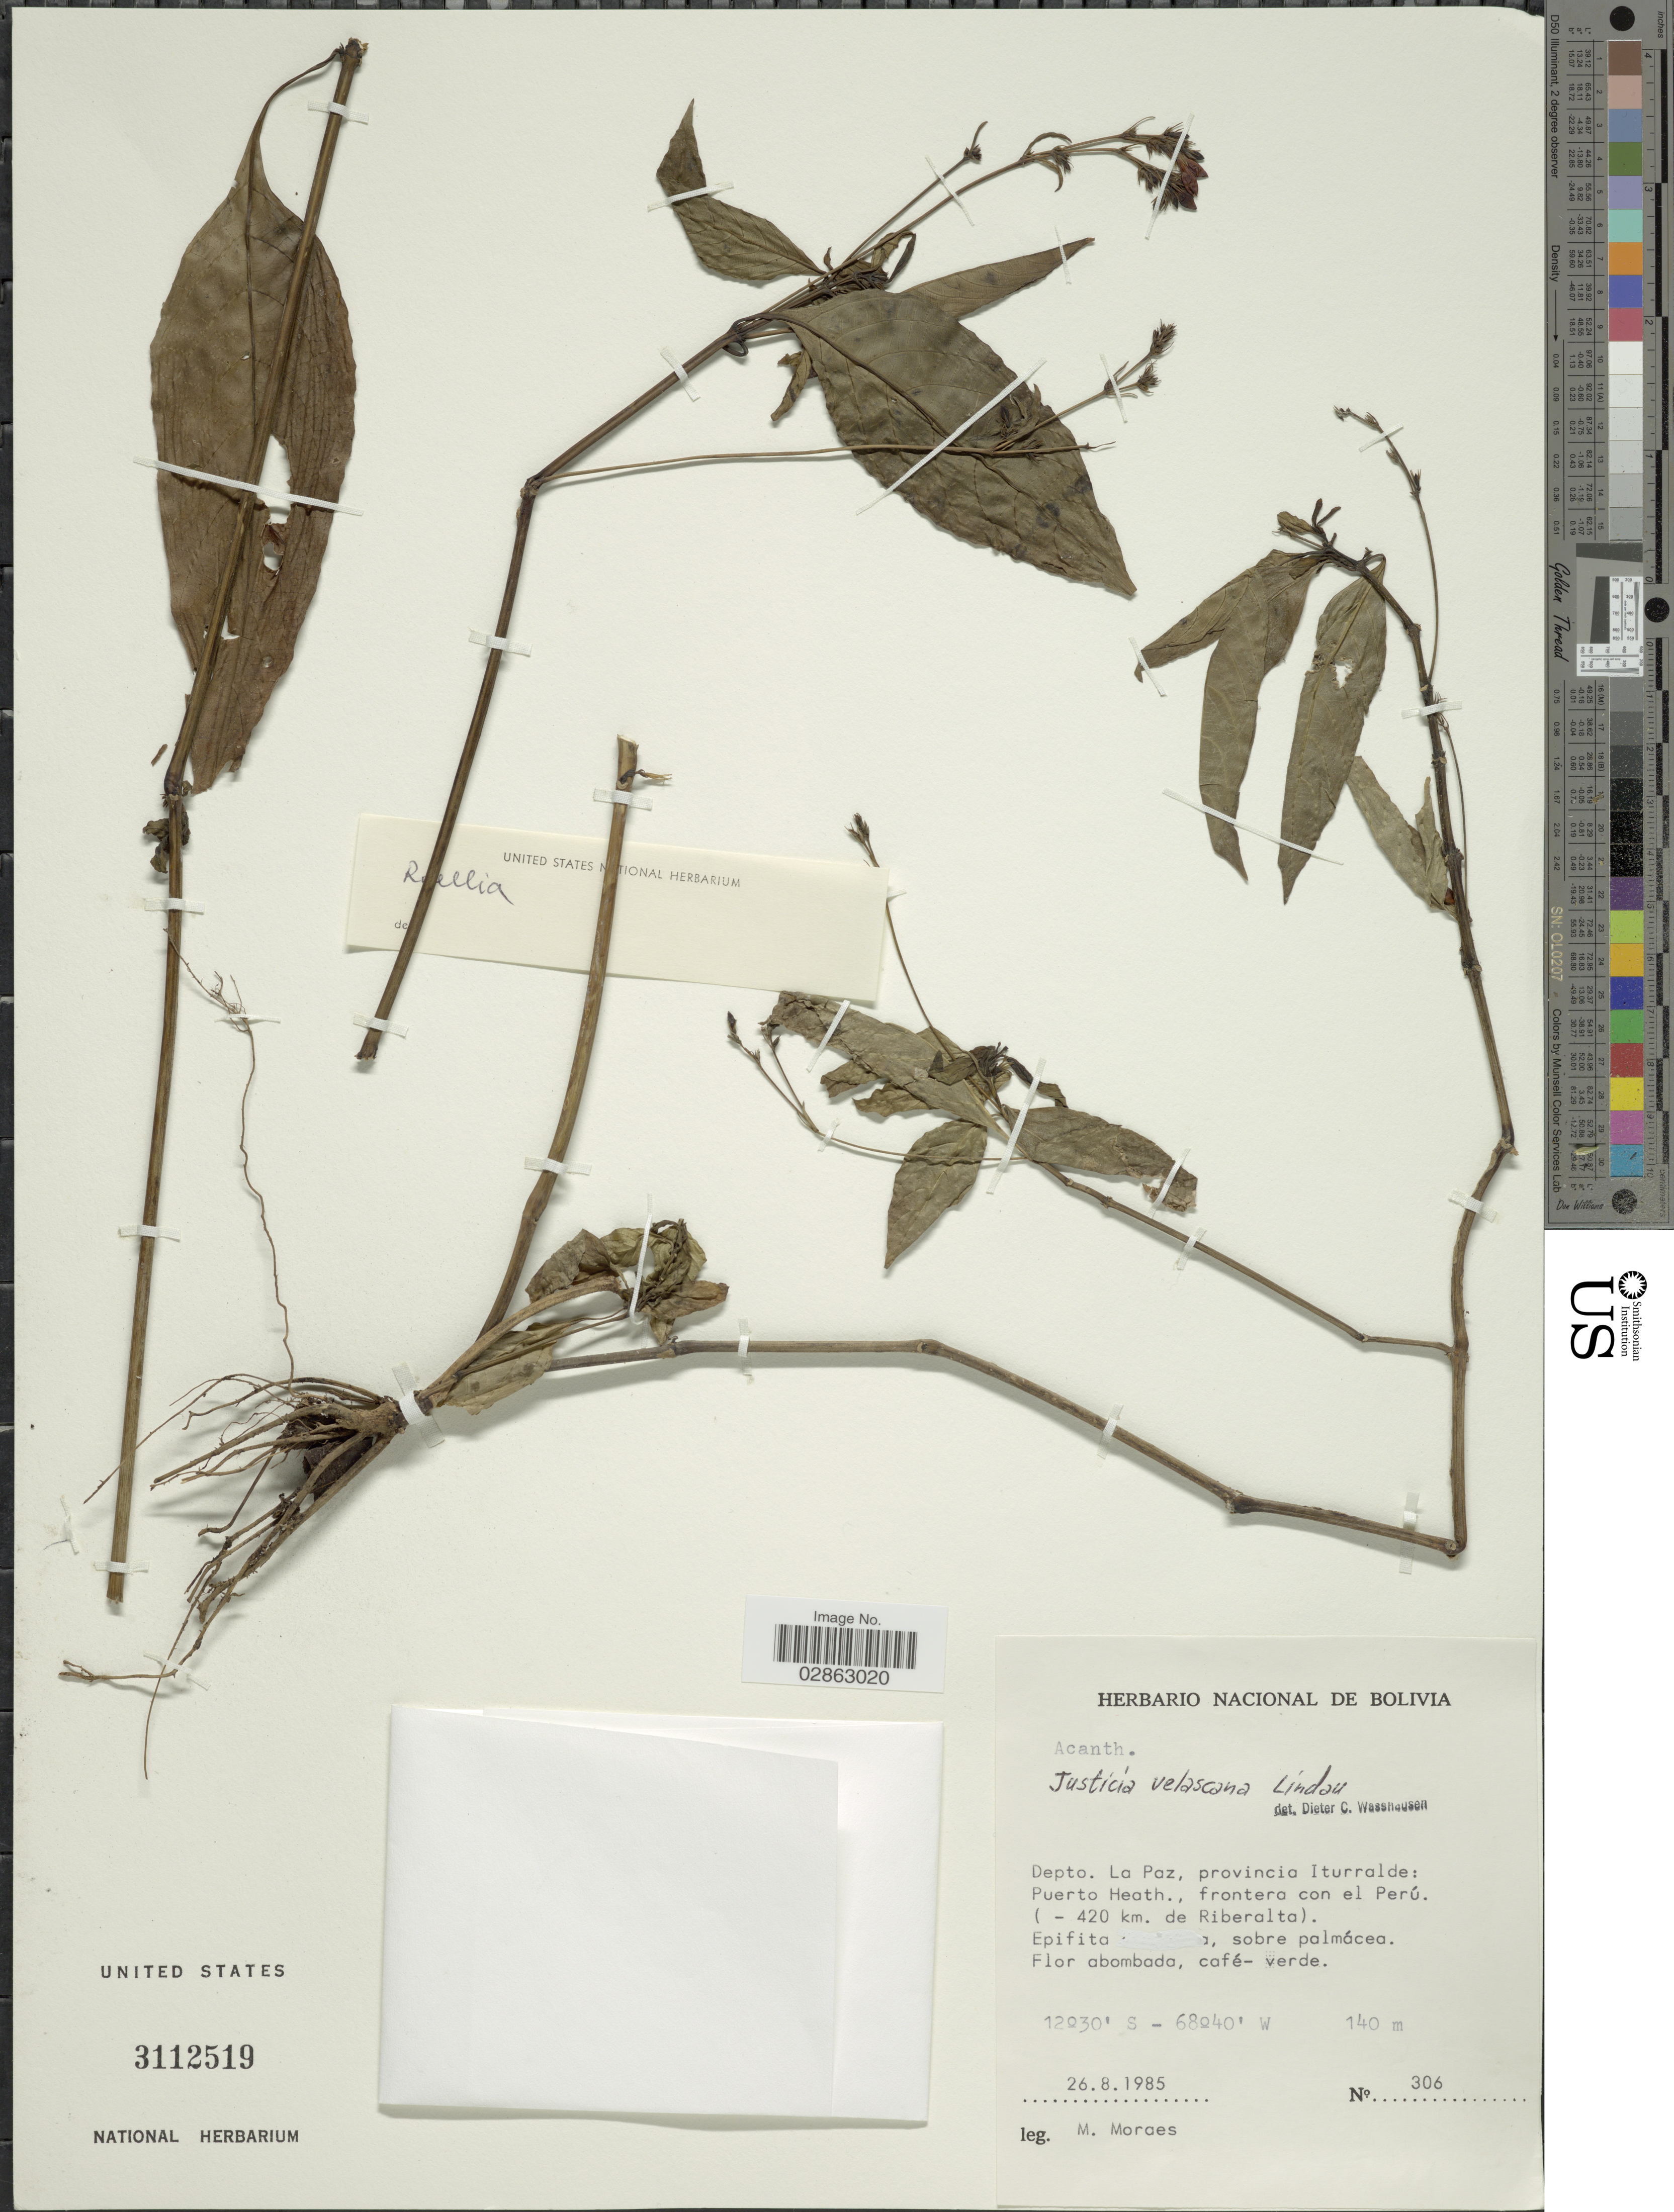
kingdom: Plantae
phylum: Tracheophyta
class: Magnoliopsida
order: Lamiales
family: Acanthaceae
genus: Ruellia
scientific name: Ruellia sp.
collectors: M. Moraes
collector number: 306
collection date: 1985-08-26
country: Bolivia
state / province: La Paz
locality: Depto. La Paz, provincia Iturralde: Puerto Heath., frontera con el Perú (-420 km de Riberalta).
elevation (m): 140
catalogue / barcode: US 3112519